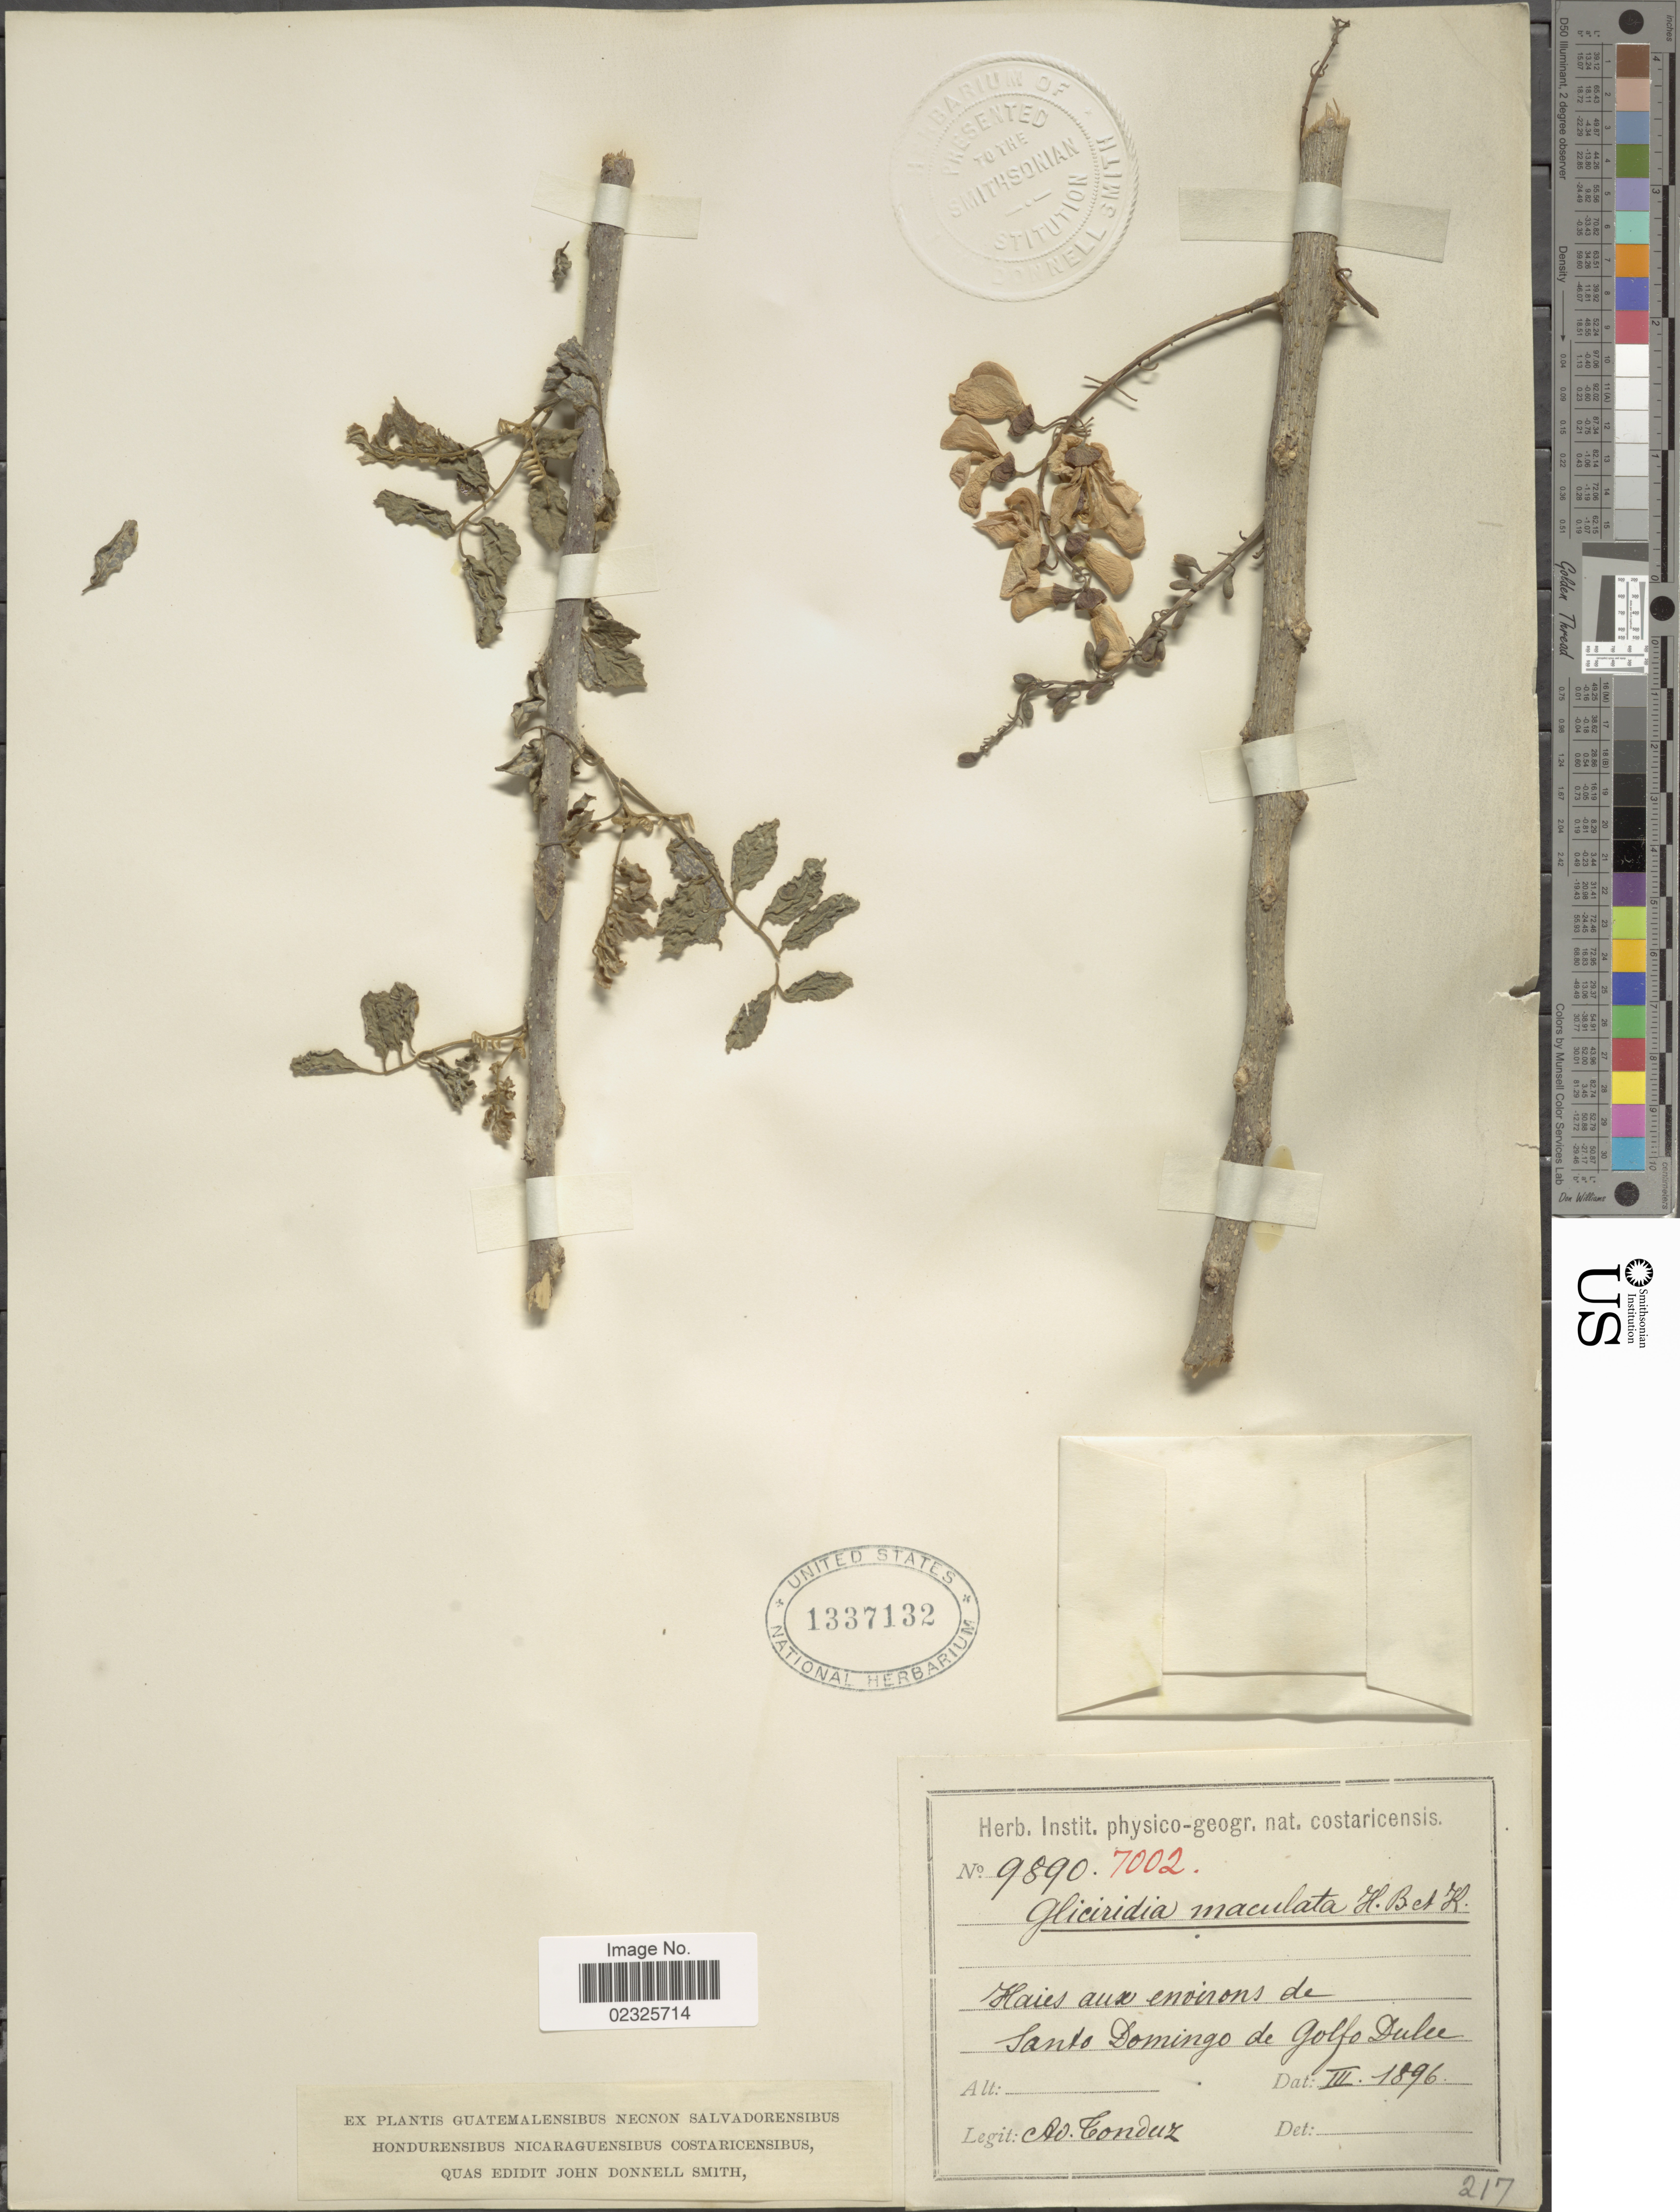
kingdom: Plantae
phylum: Tracheophyta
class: Magnoliopsida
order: Fabales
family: Fabaceae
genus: Gliricidia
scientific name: Gliricidia sepium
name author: (Jacq.) Kunth ex Walp.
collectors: A. Tonduz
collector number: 9890/7002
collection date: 1896-03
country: Costa Rica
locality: Haies aux environs de Santo Domingo de Golfo Dulce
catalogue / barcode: US 1337132